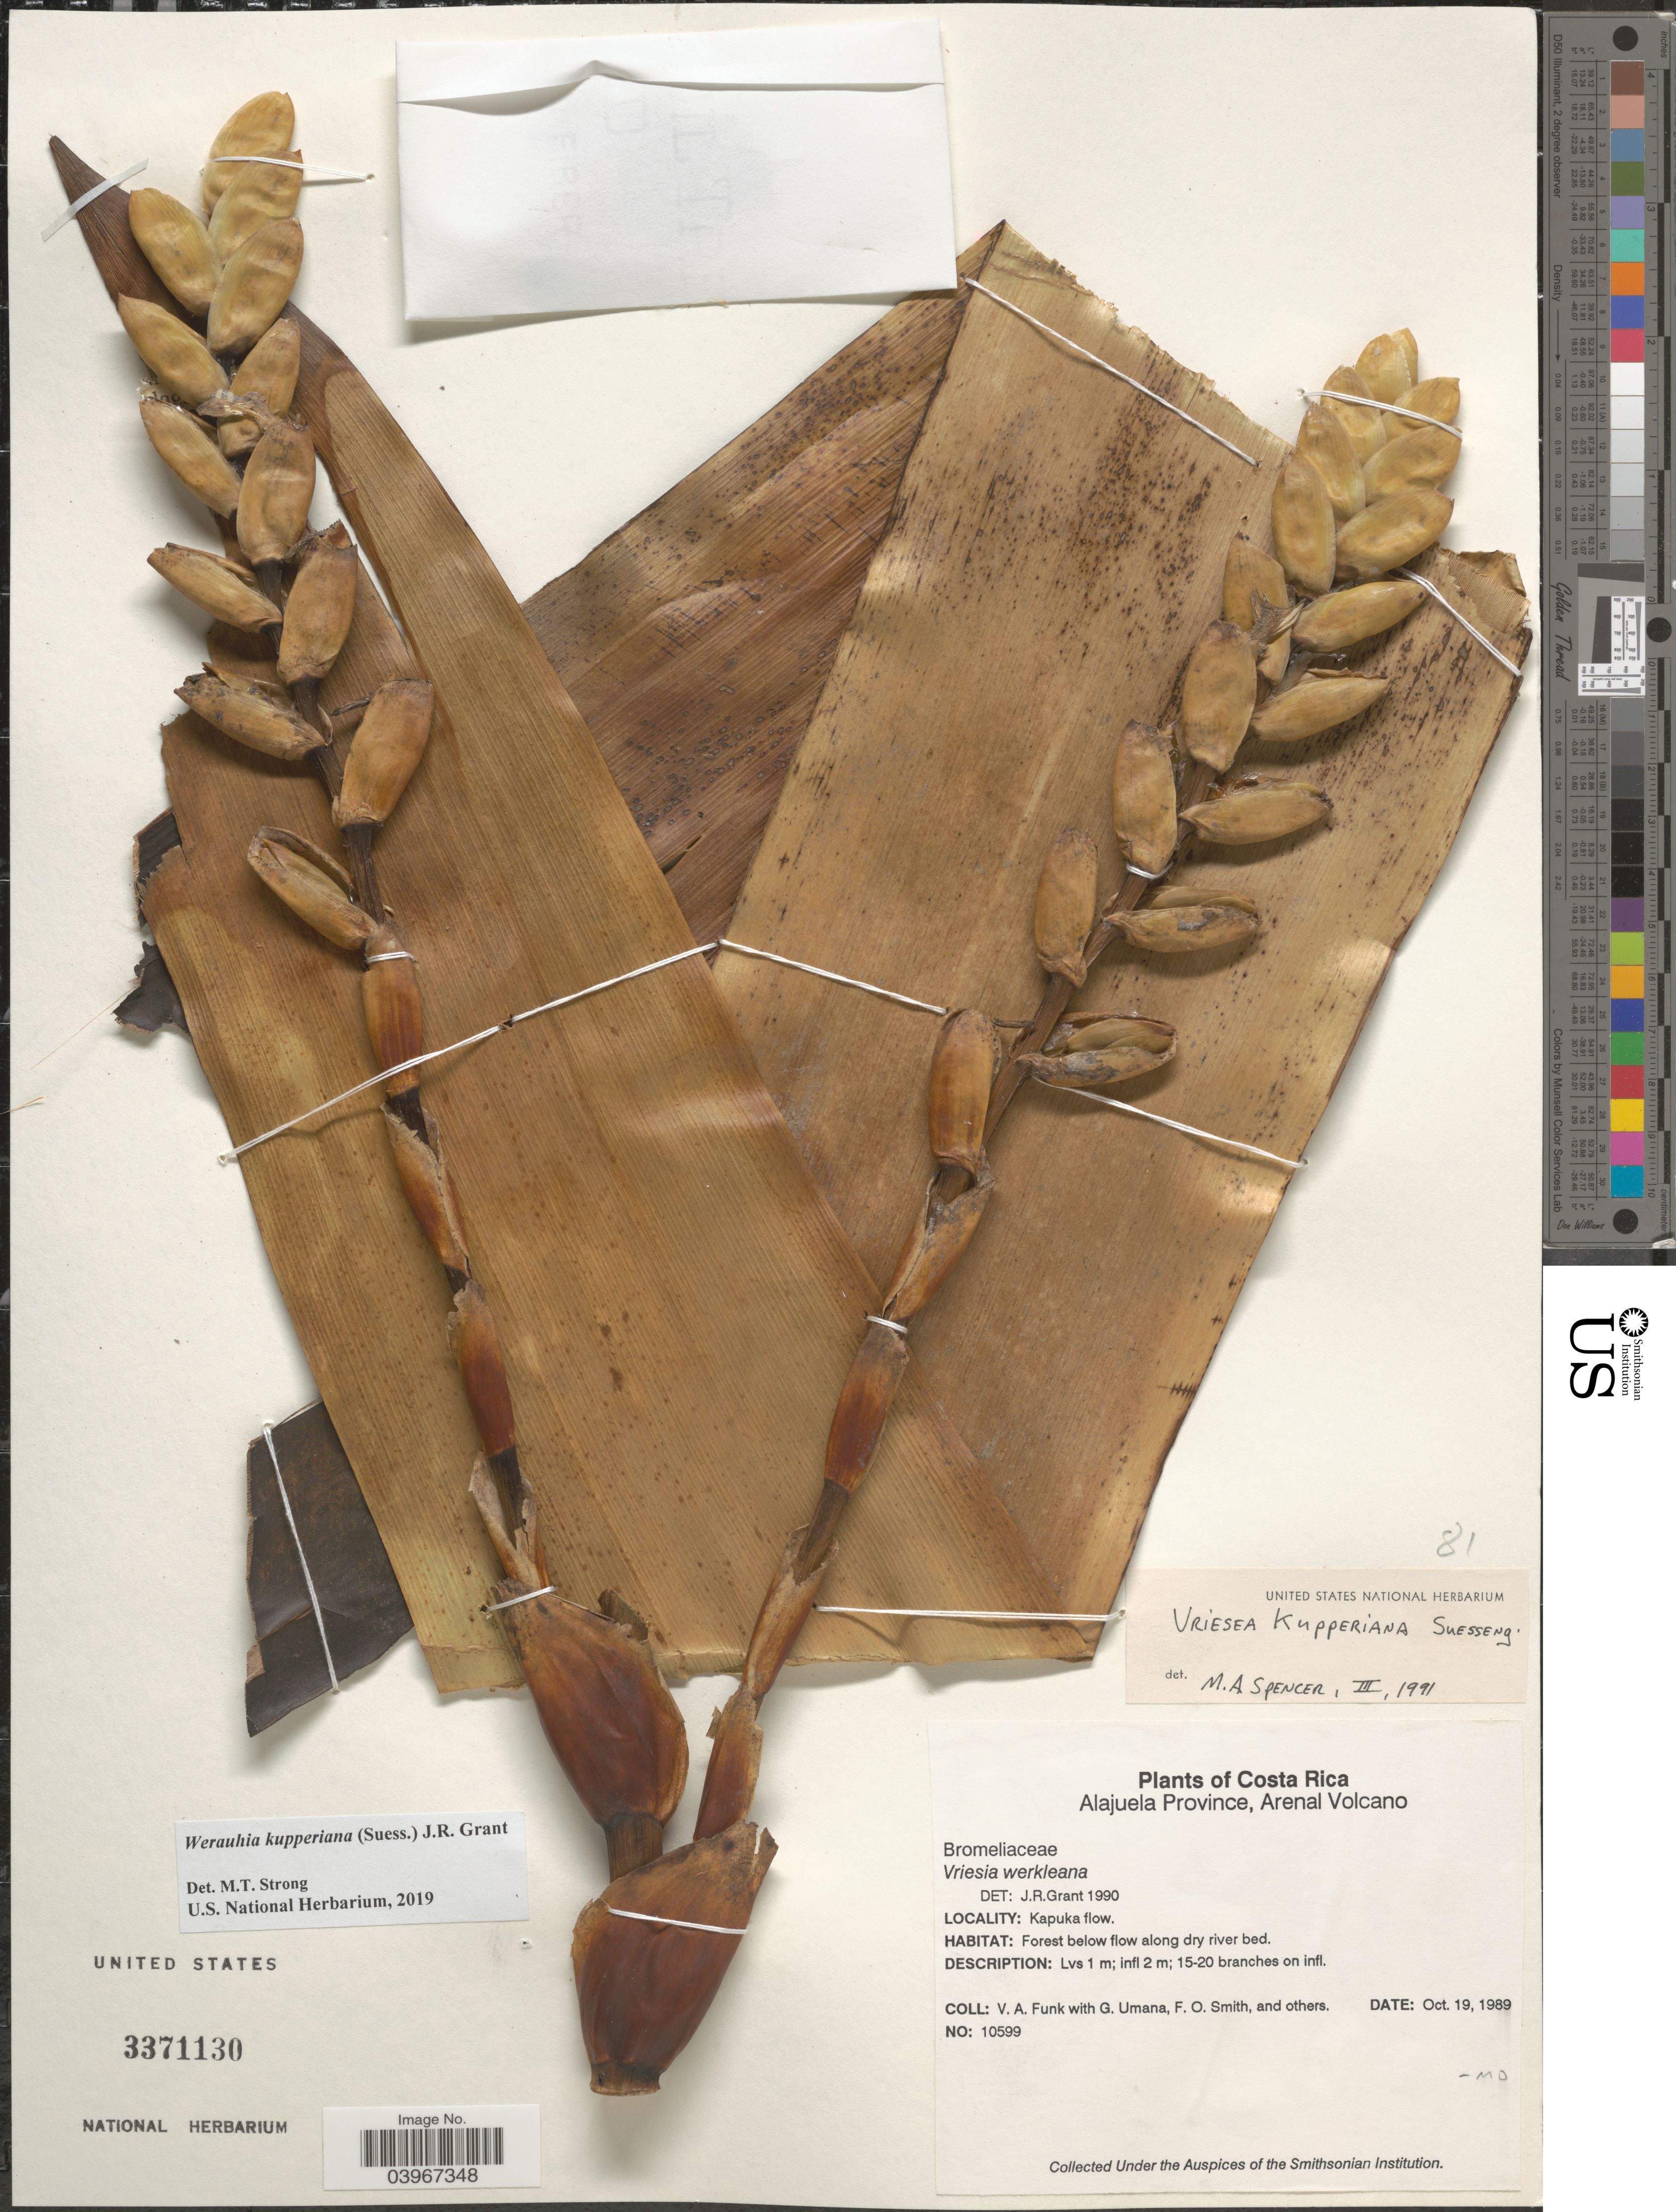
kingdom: Plantae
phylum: Tracheophyta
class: Liliopsida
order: Poales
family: Bromeliaceae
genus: Werauhia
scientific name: Werauhia kupperiana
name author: (Suess.) J.R. Grant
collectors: V. Funk, G. Umana, F. Smith & et al.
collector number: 10599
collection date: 1989-10-19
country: Costa Rica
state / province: Alajuela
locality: Arenal Volcano. Kapuka flow. Forest below flow along dry river bed.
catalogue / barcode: US 3371130